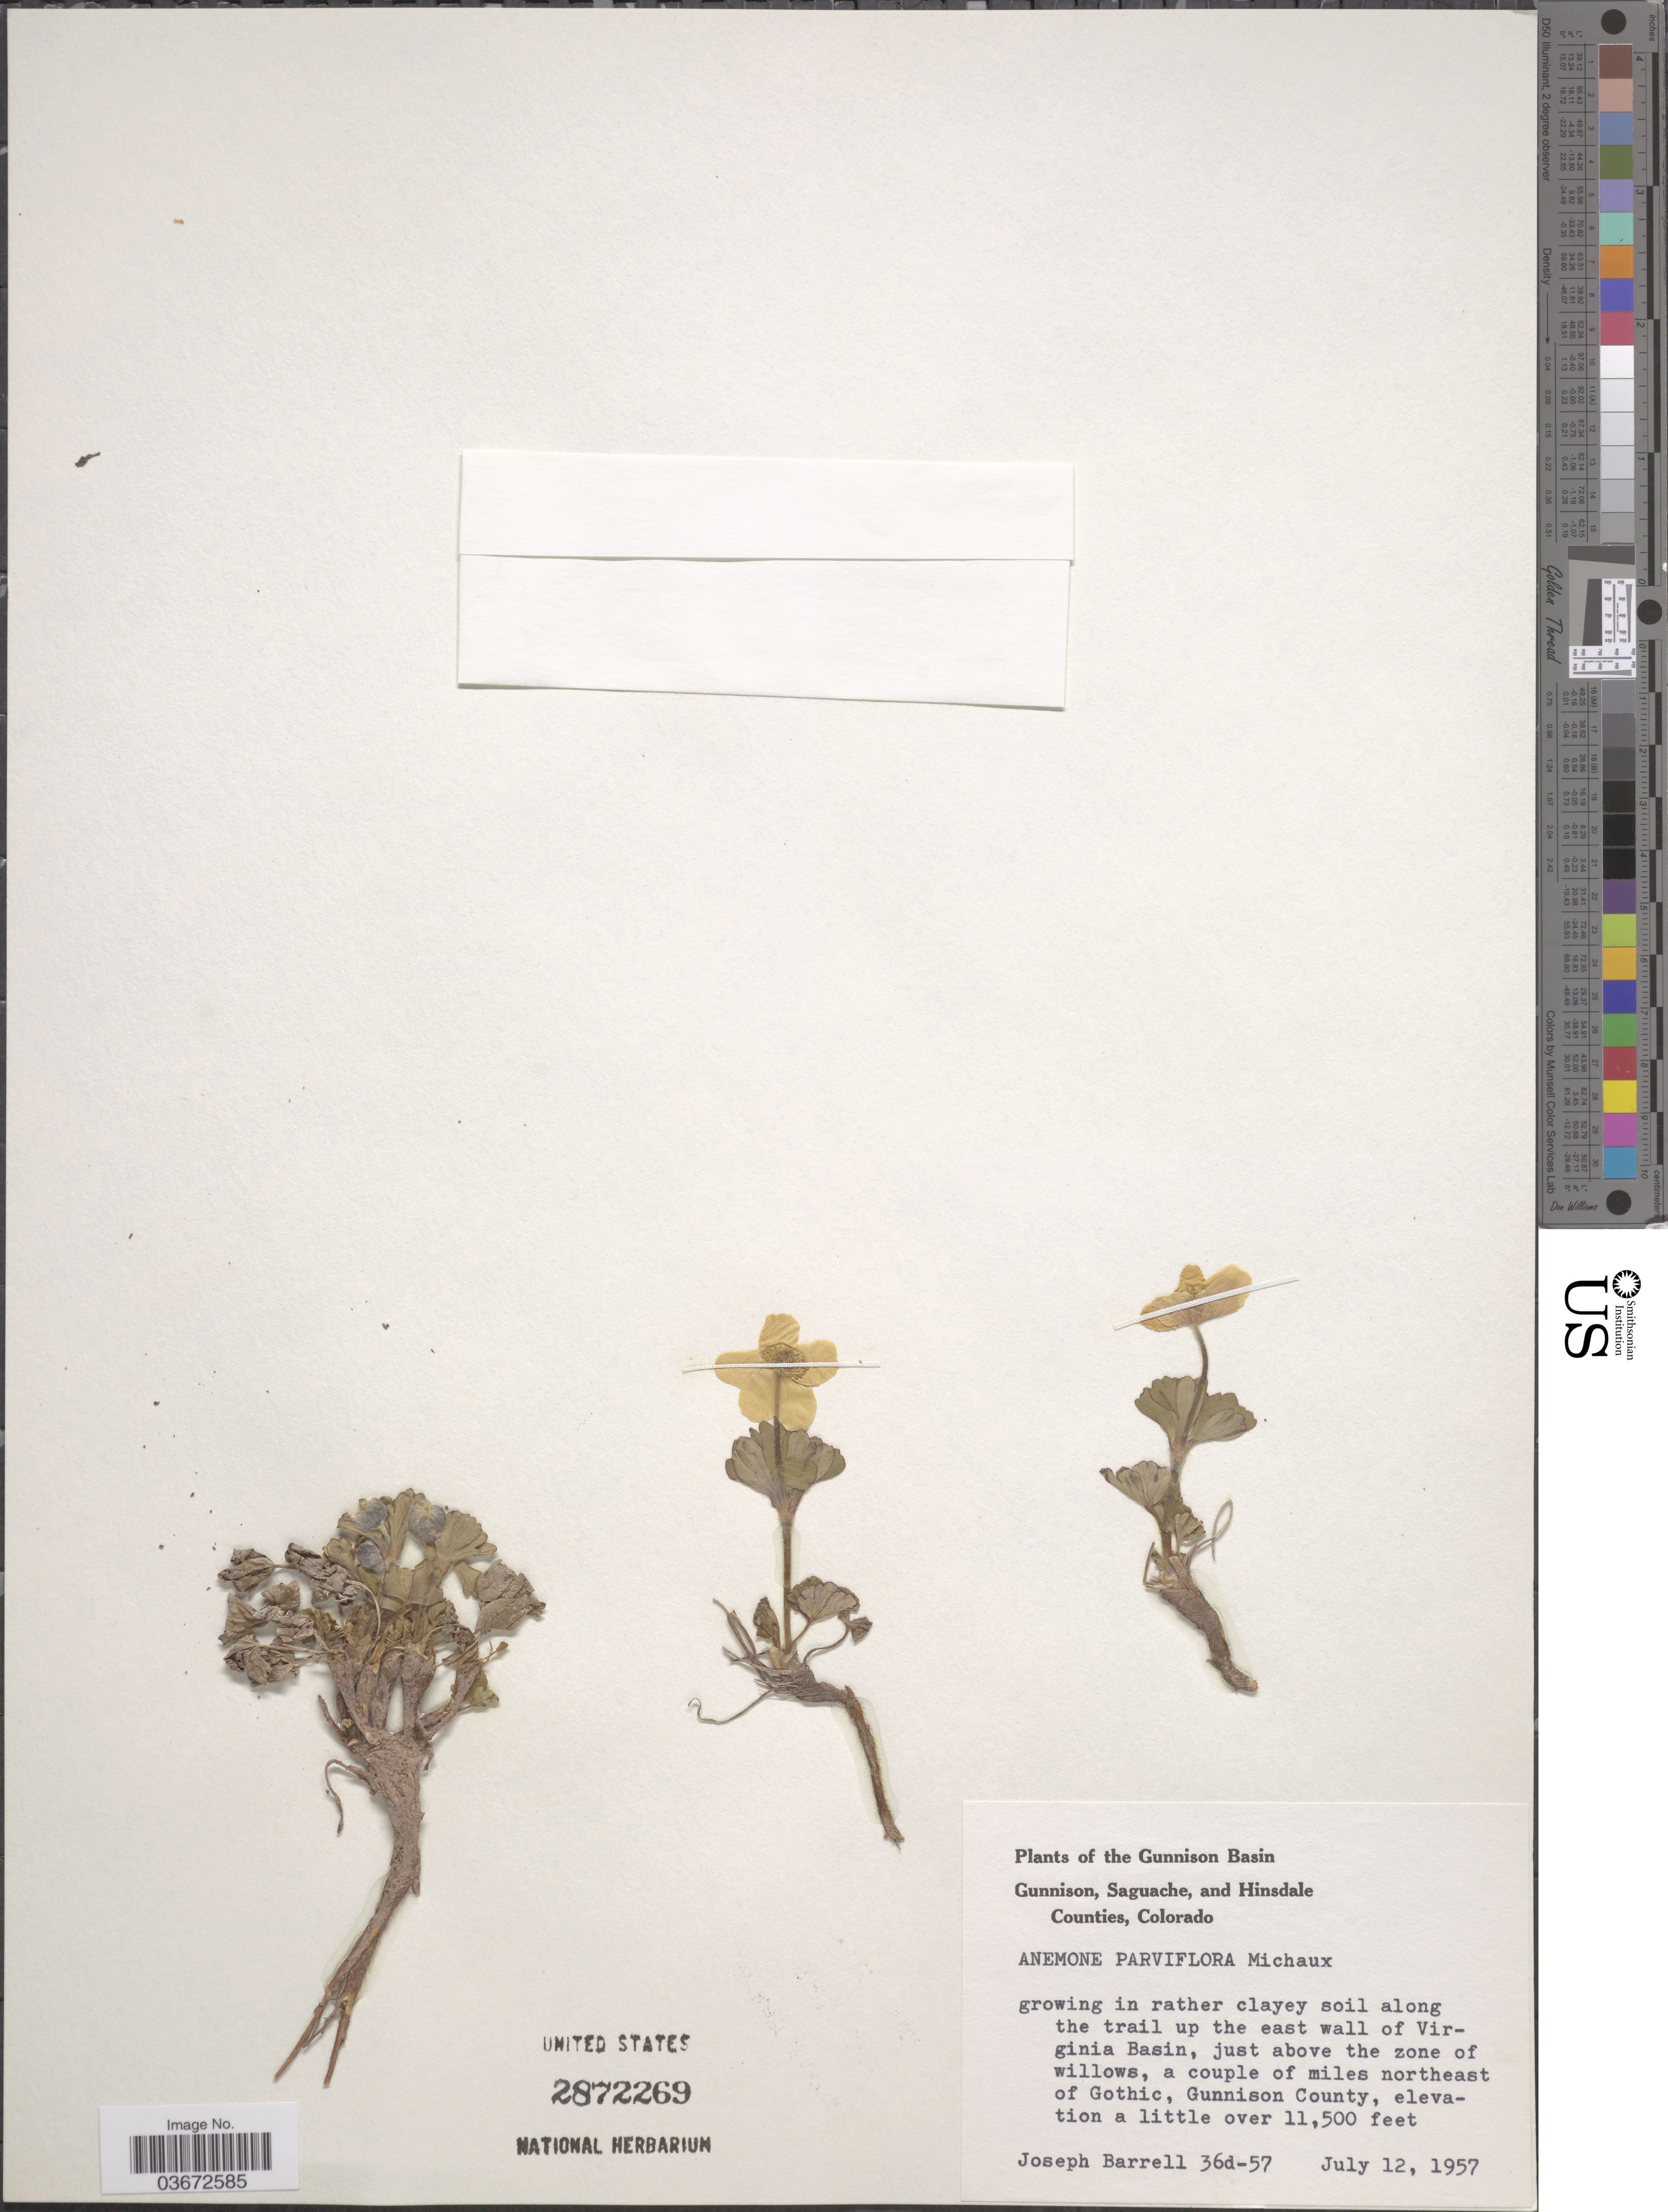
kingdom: Plantae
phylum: Tracheophyta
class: Magnoliopsida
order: Ranunculales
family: Ranunculaceae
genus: Anemone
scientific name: Anemone parviflora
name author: Michx.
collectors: J. Barrell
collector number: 36d-57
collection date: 1957-07-12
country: United States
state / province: Colorado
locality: The Gunnison Basin. Along the trail up the east wall of Virginia Basin, just above the zone of willows, a couple of miles northeast of Gothic, Gunnison County.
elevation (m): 3505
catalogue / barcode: US 2872269